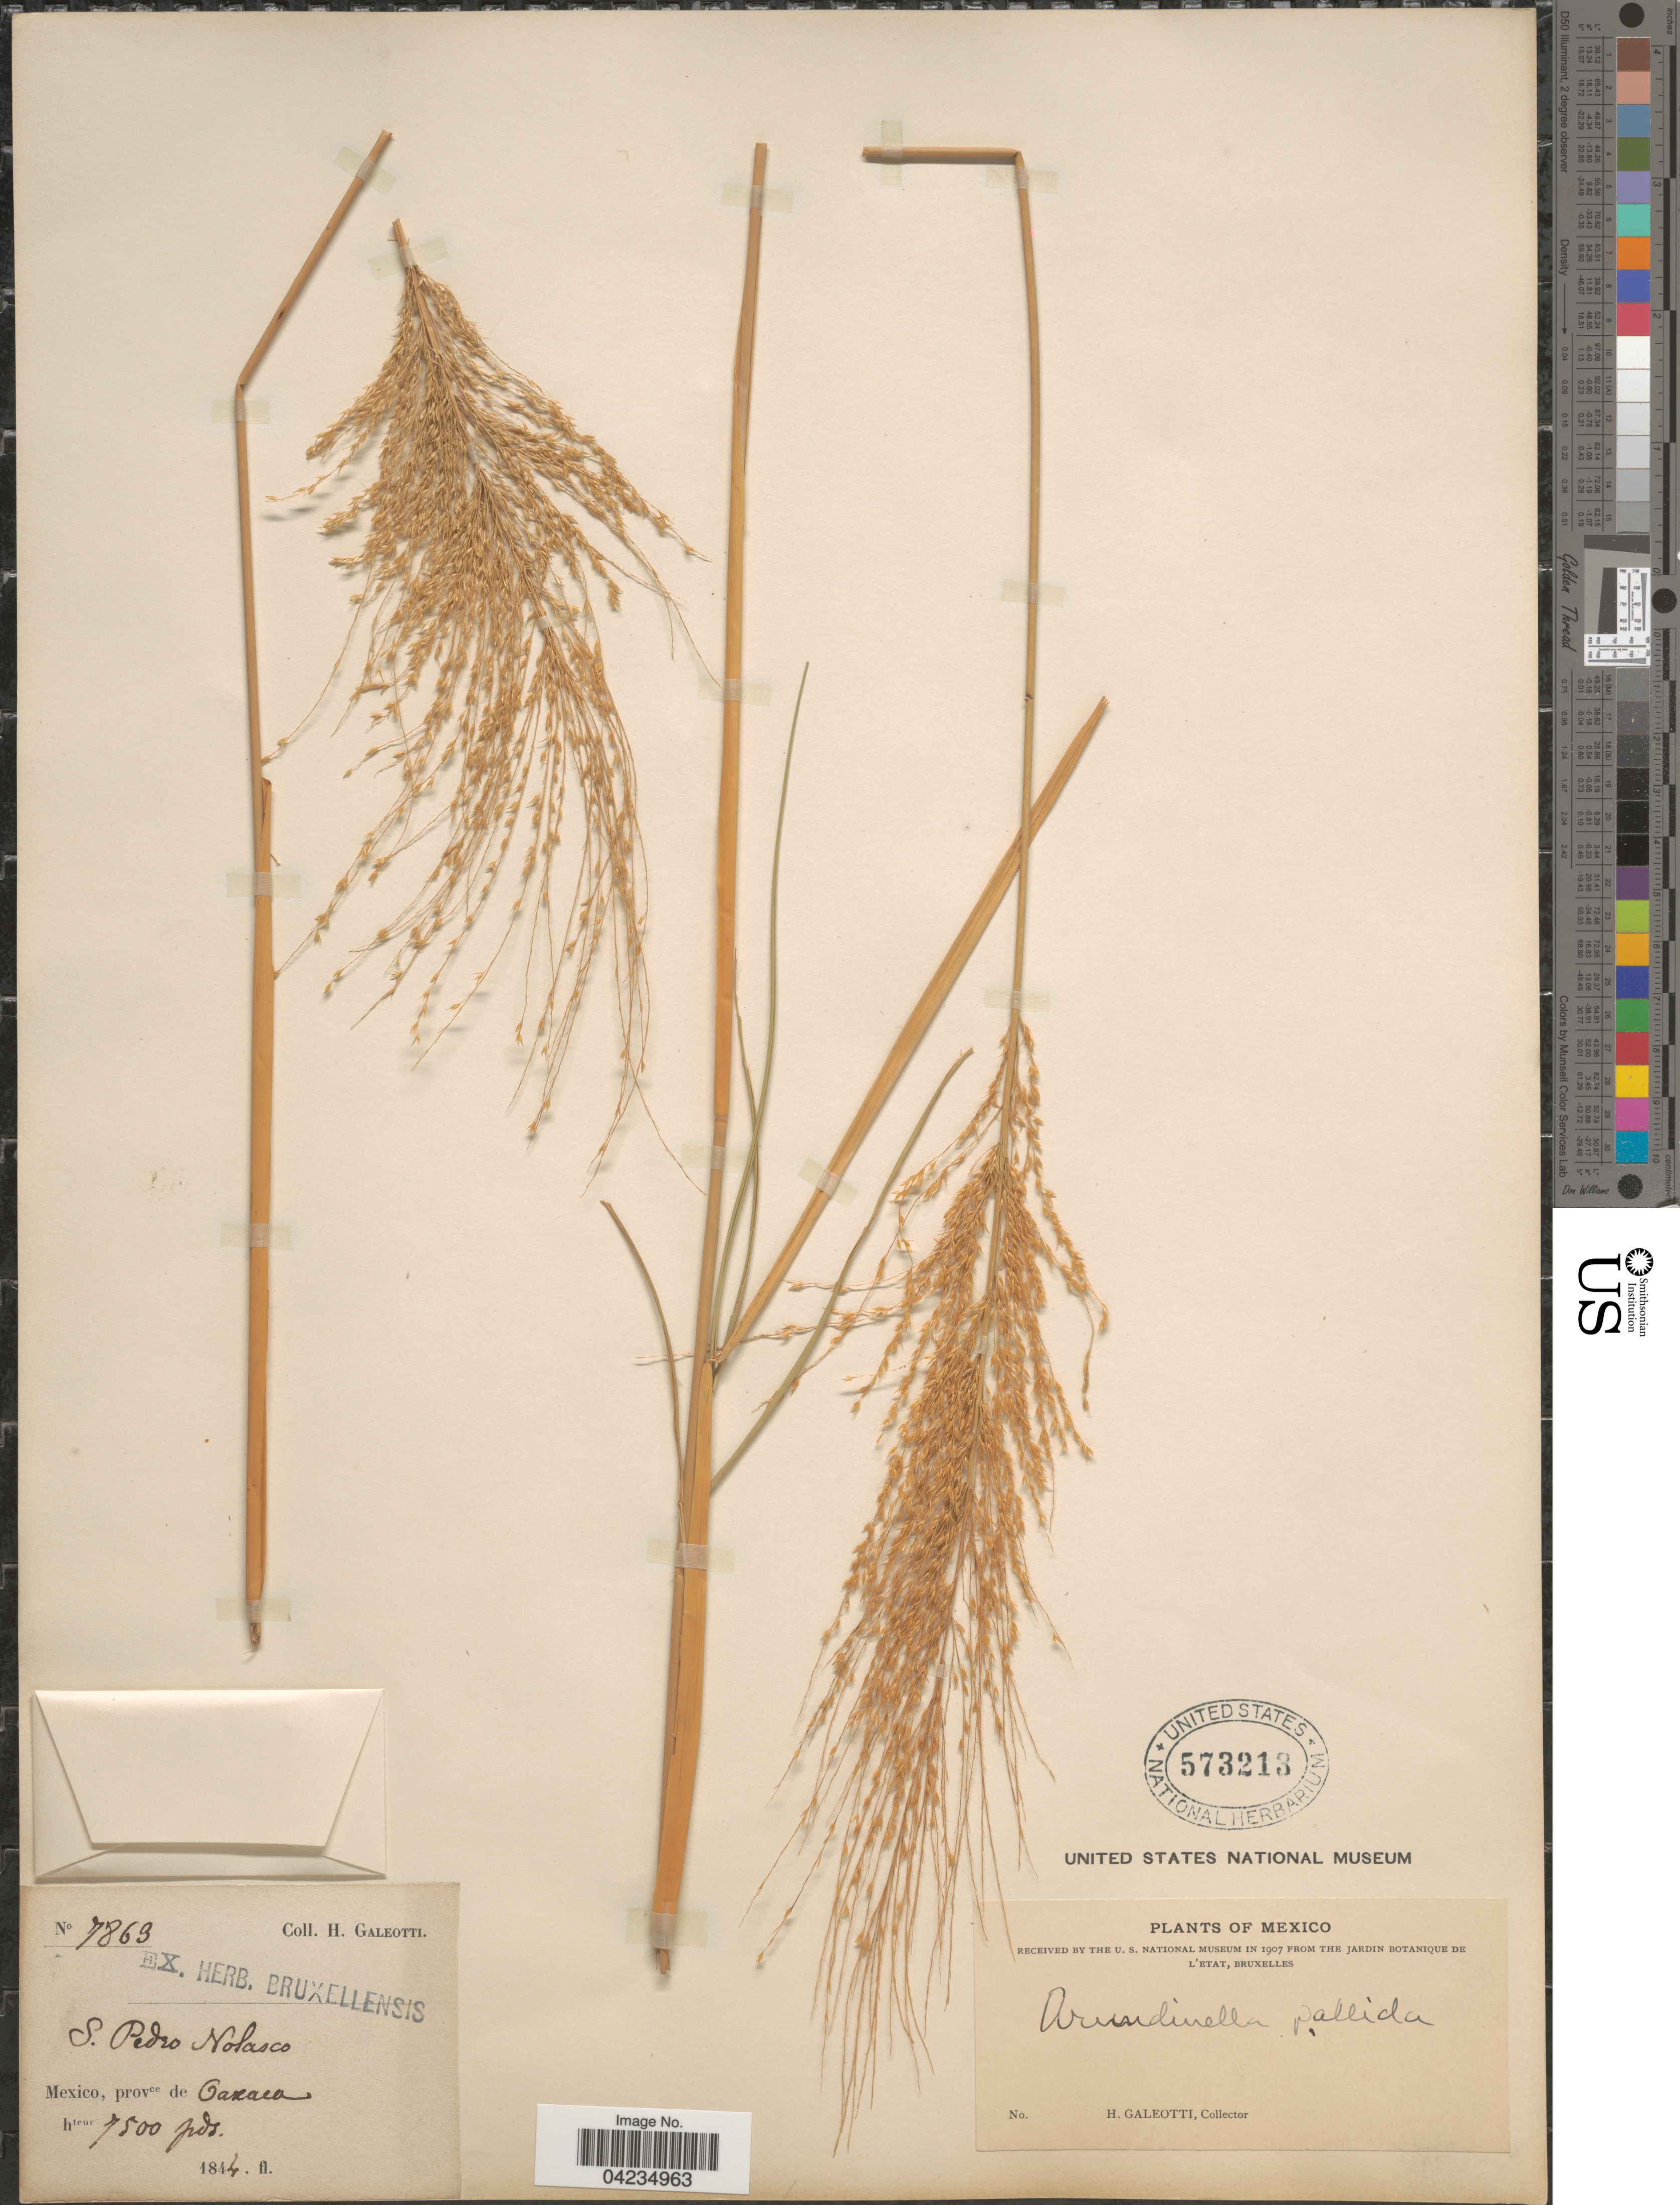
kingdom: Plantae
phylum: Tracheophyta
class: Liliopsida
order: Poales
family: Poaceae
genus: Arundinella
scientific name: Arundinella berteroniana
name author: (Schult.) Hitchc. & Chase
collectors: H. G. Galeotti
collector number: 7863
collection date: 1844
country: Mexico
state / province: Oaxaca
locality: S. Pedro Nolasco.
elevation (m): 2286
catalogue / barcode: US 573213